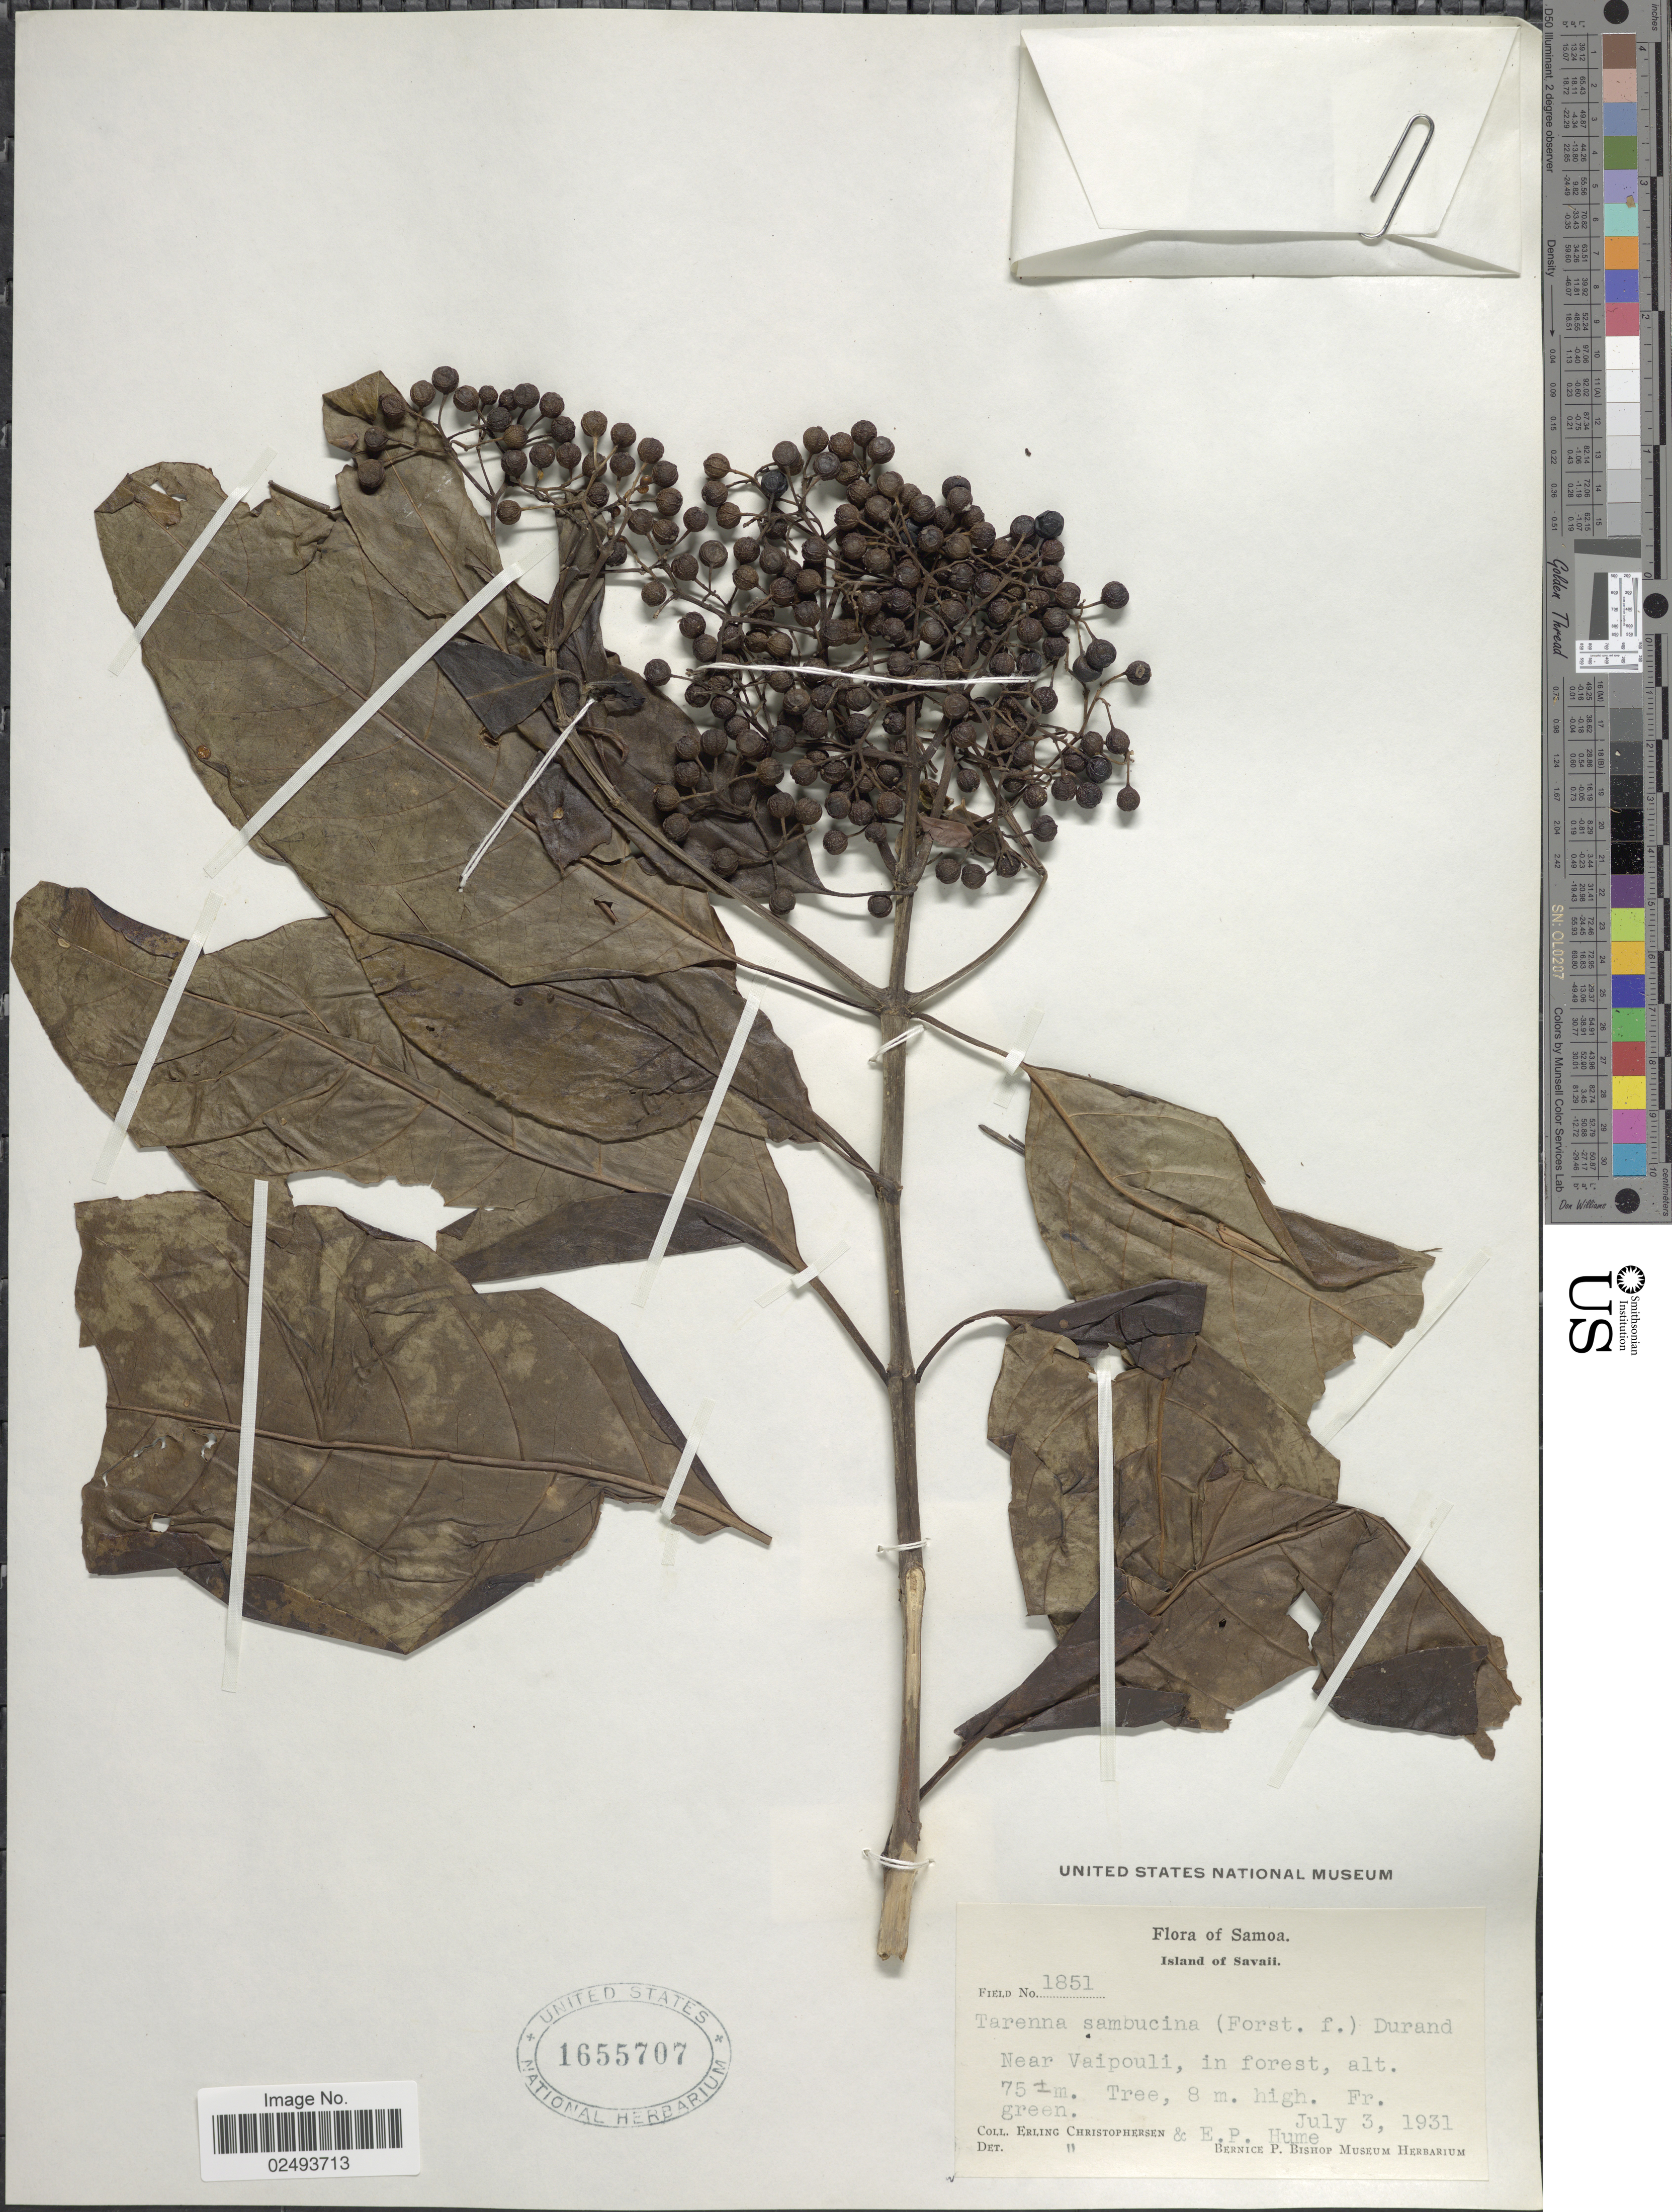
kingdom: Plantae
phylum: Tracheophyta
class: Magnoliopsida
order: Gentianales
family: Rubiaceae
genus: Tarenna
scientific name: Tarenna sambucina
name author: (G. Forst.) Drake ex Durand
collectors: E. Christophersen & E. P. Hume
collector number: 1851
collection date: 1931-07-03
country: Samoa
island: Savai'i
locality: Island of Savaii, Near Vaipouli, in forest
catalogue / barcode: US 1655707